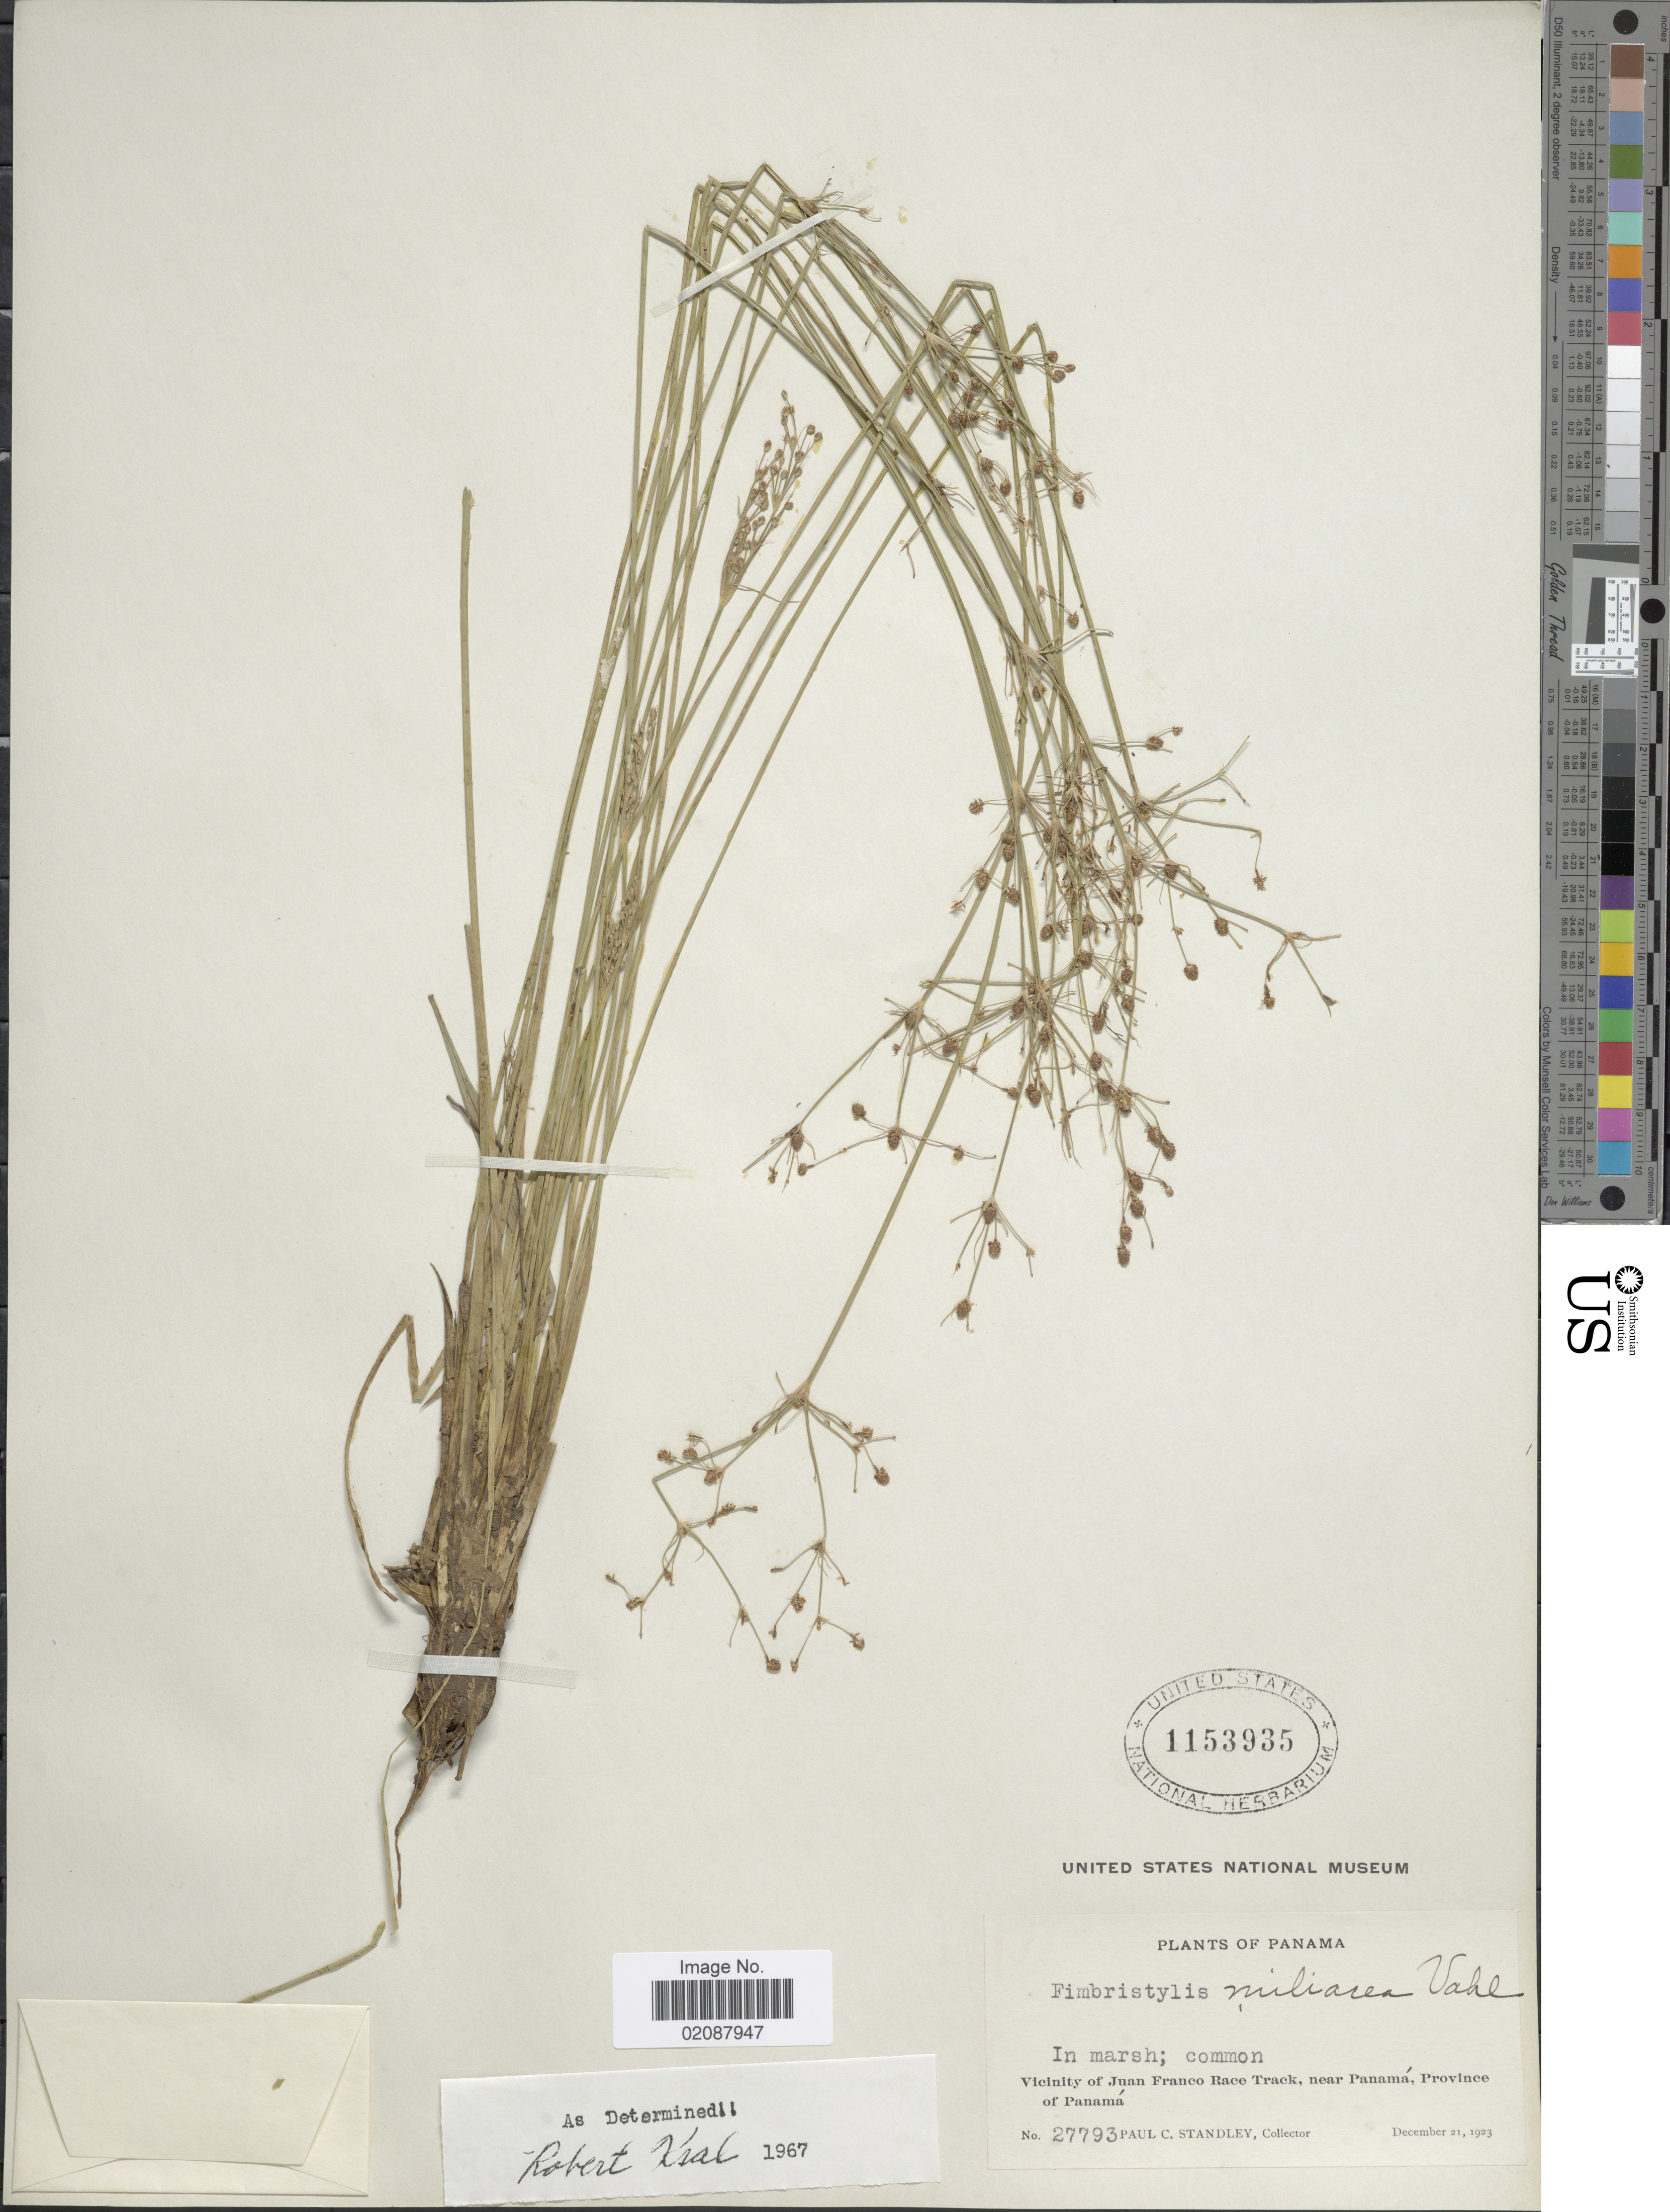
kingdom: Plantae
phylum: Tracheophyta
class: Liliopsida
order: Poales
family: Cyperaceae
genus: Fimbristylis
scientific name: Fimbristylis littoralis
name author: Gaudich.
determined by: Strong, M. T., (US), Smithsonian Institution - National Museum of Natural History (UNITED STATES)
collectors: P. C. Standley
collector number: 27793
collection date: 1923-12-21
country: Panama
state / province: Panamá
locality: Vicinity of Juan Franco Race Track, near Panama, Province of Panama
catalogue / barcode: US 1153935